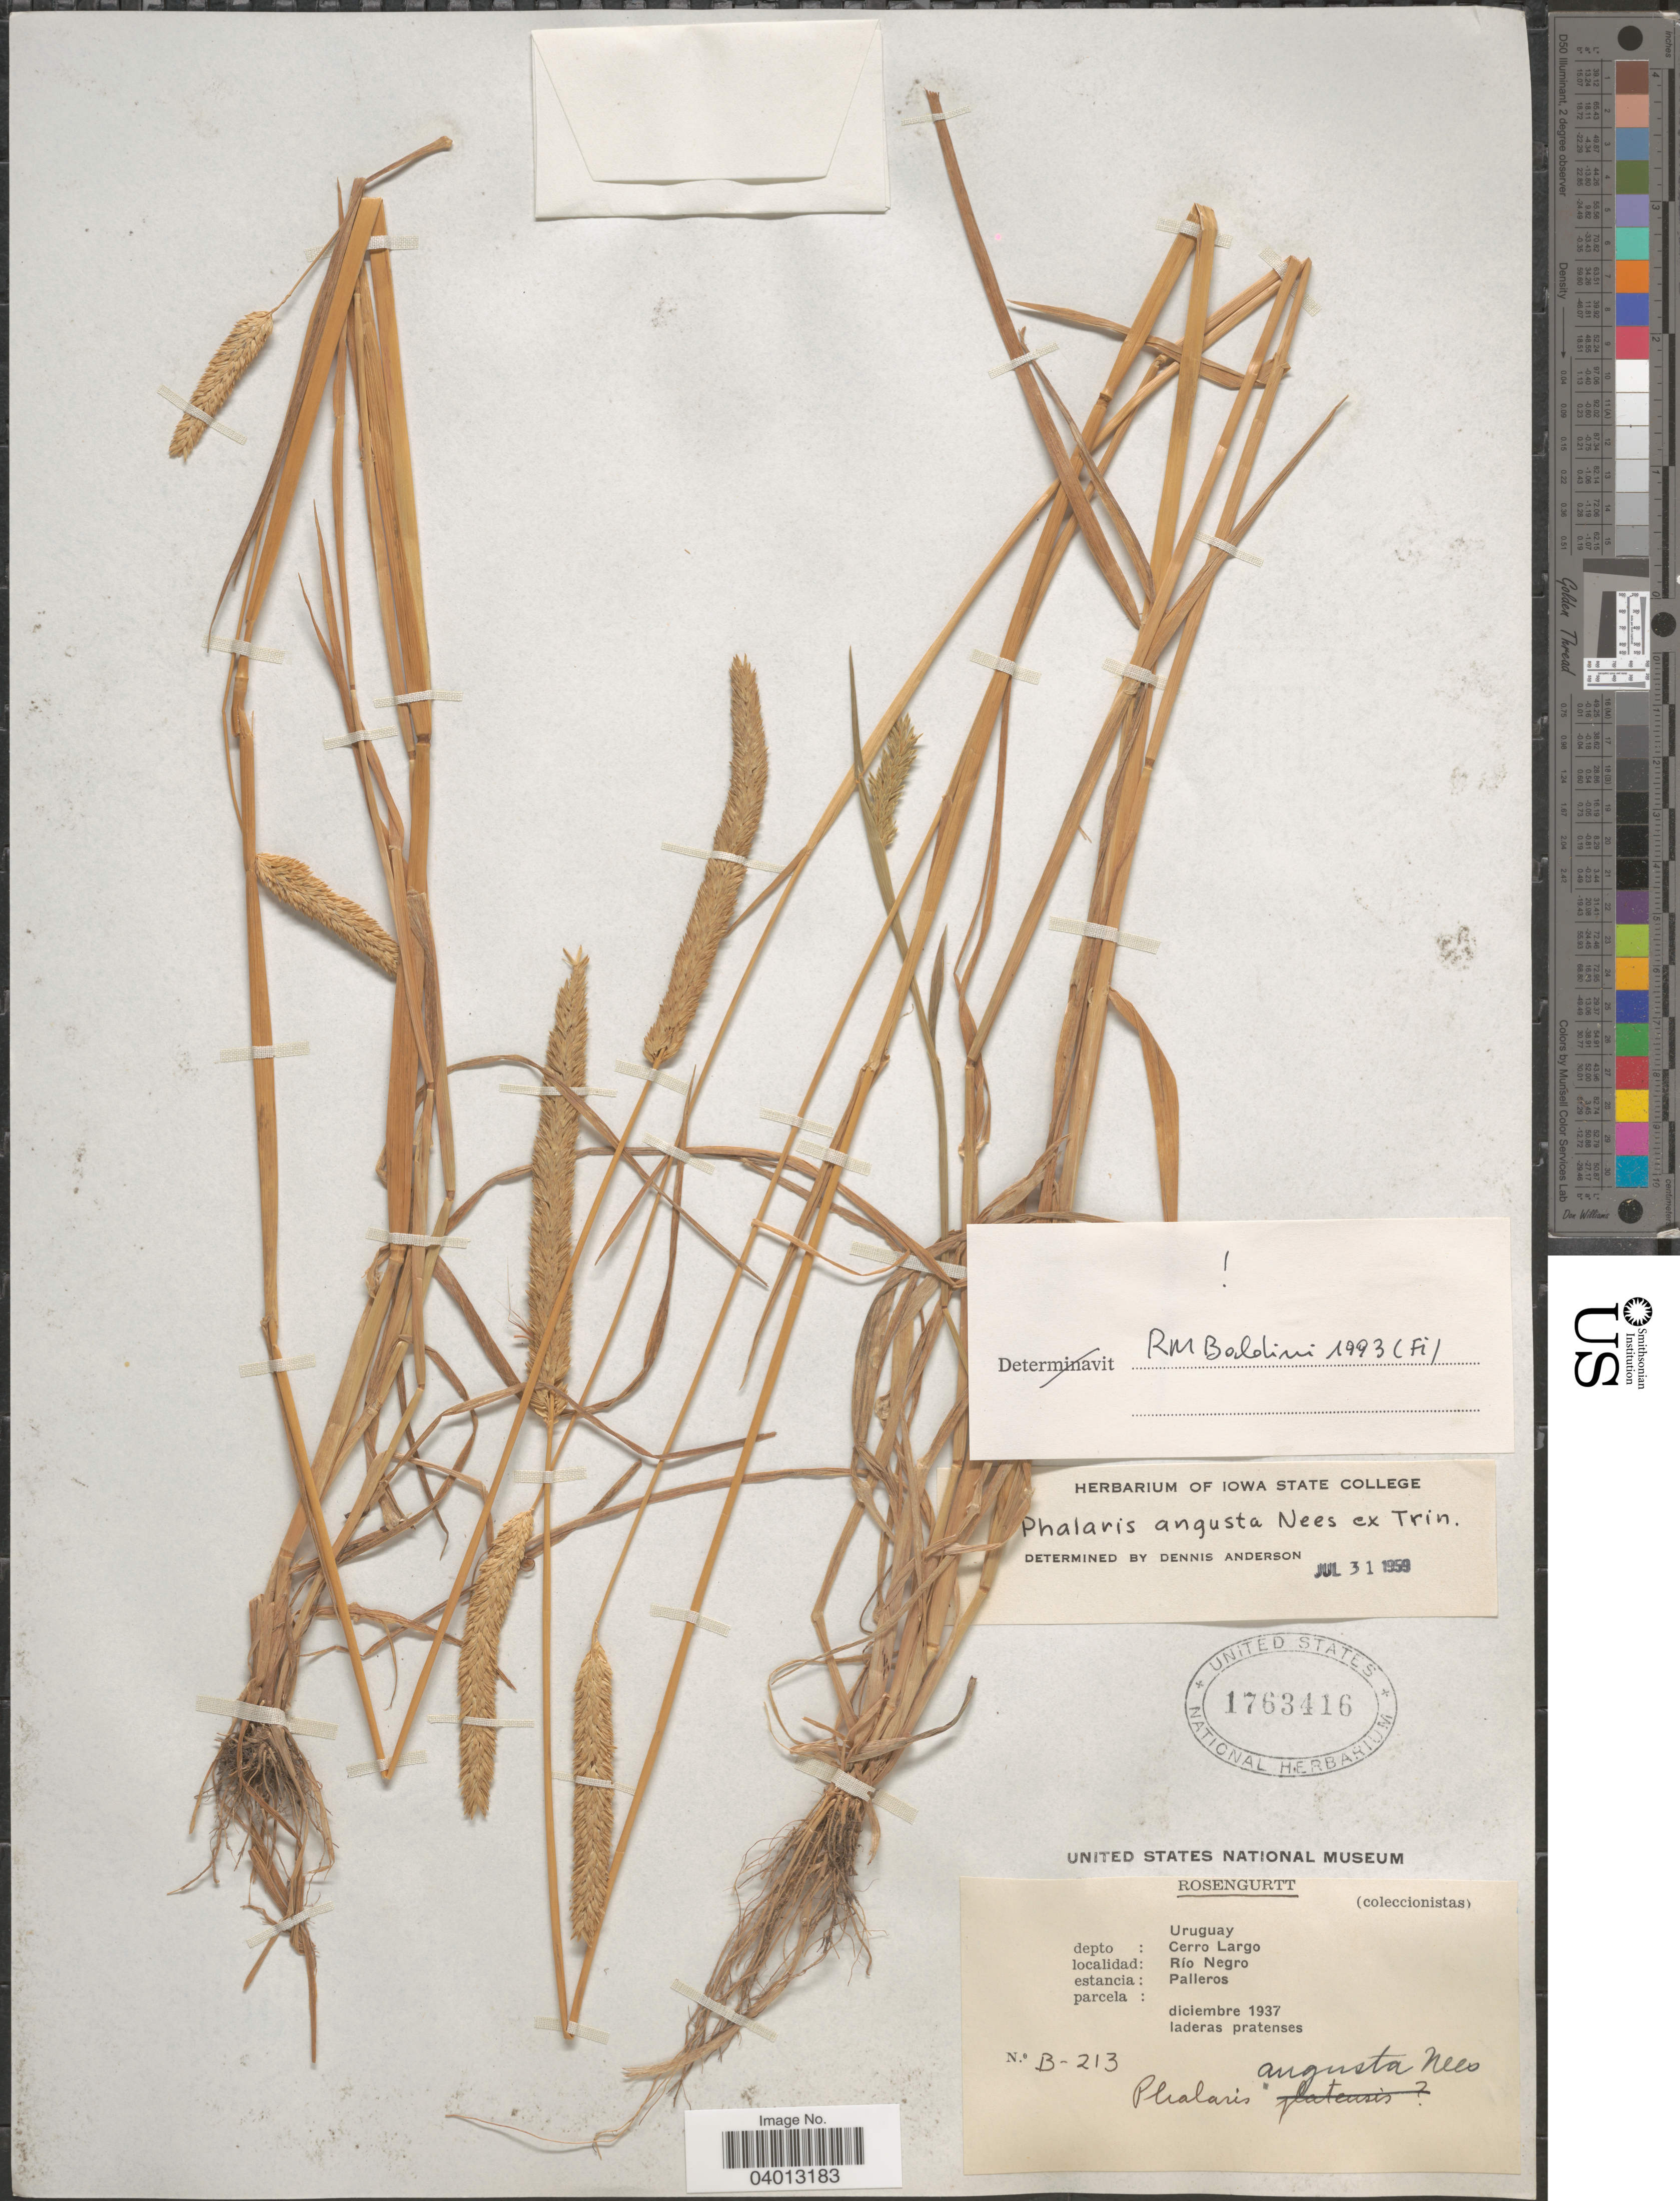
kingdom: Plantae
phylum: Tracheophyta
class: Liliopsida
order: Poales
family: Poaceae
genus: Phalaris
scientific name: Phalaris angusta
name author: Nees ex Trin.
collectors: Rosengurtt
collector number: B-213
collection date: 1937-12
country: Uruguay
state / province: Cerro Largo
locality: Depto: Cerro Largo. Río Negro. Palleros.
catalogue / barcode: US 1763416